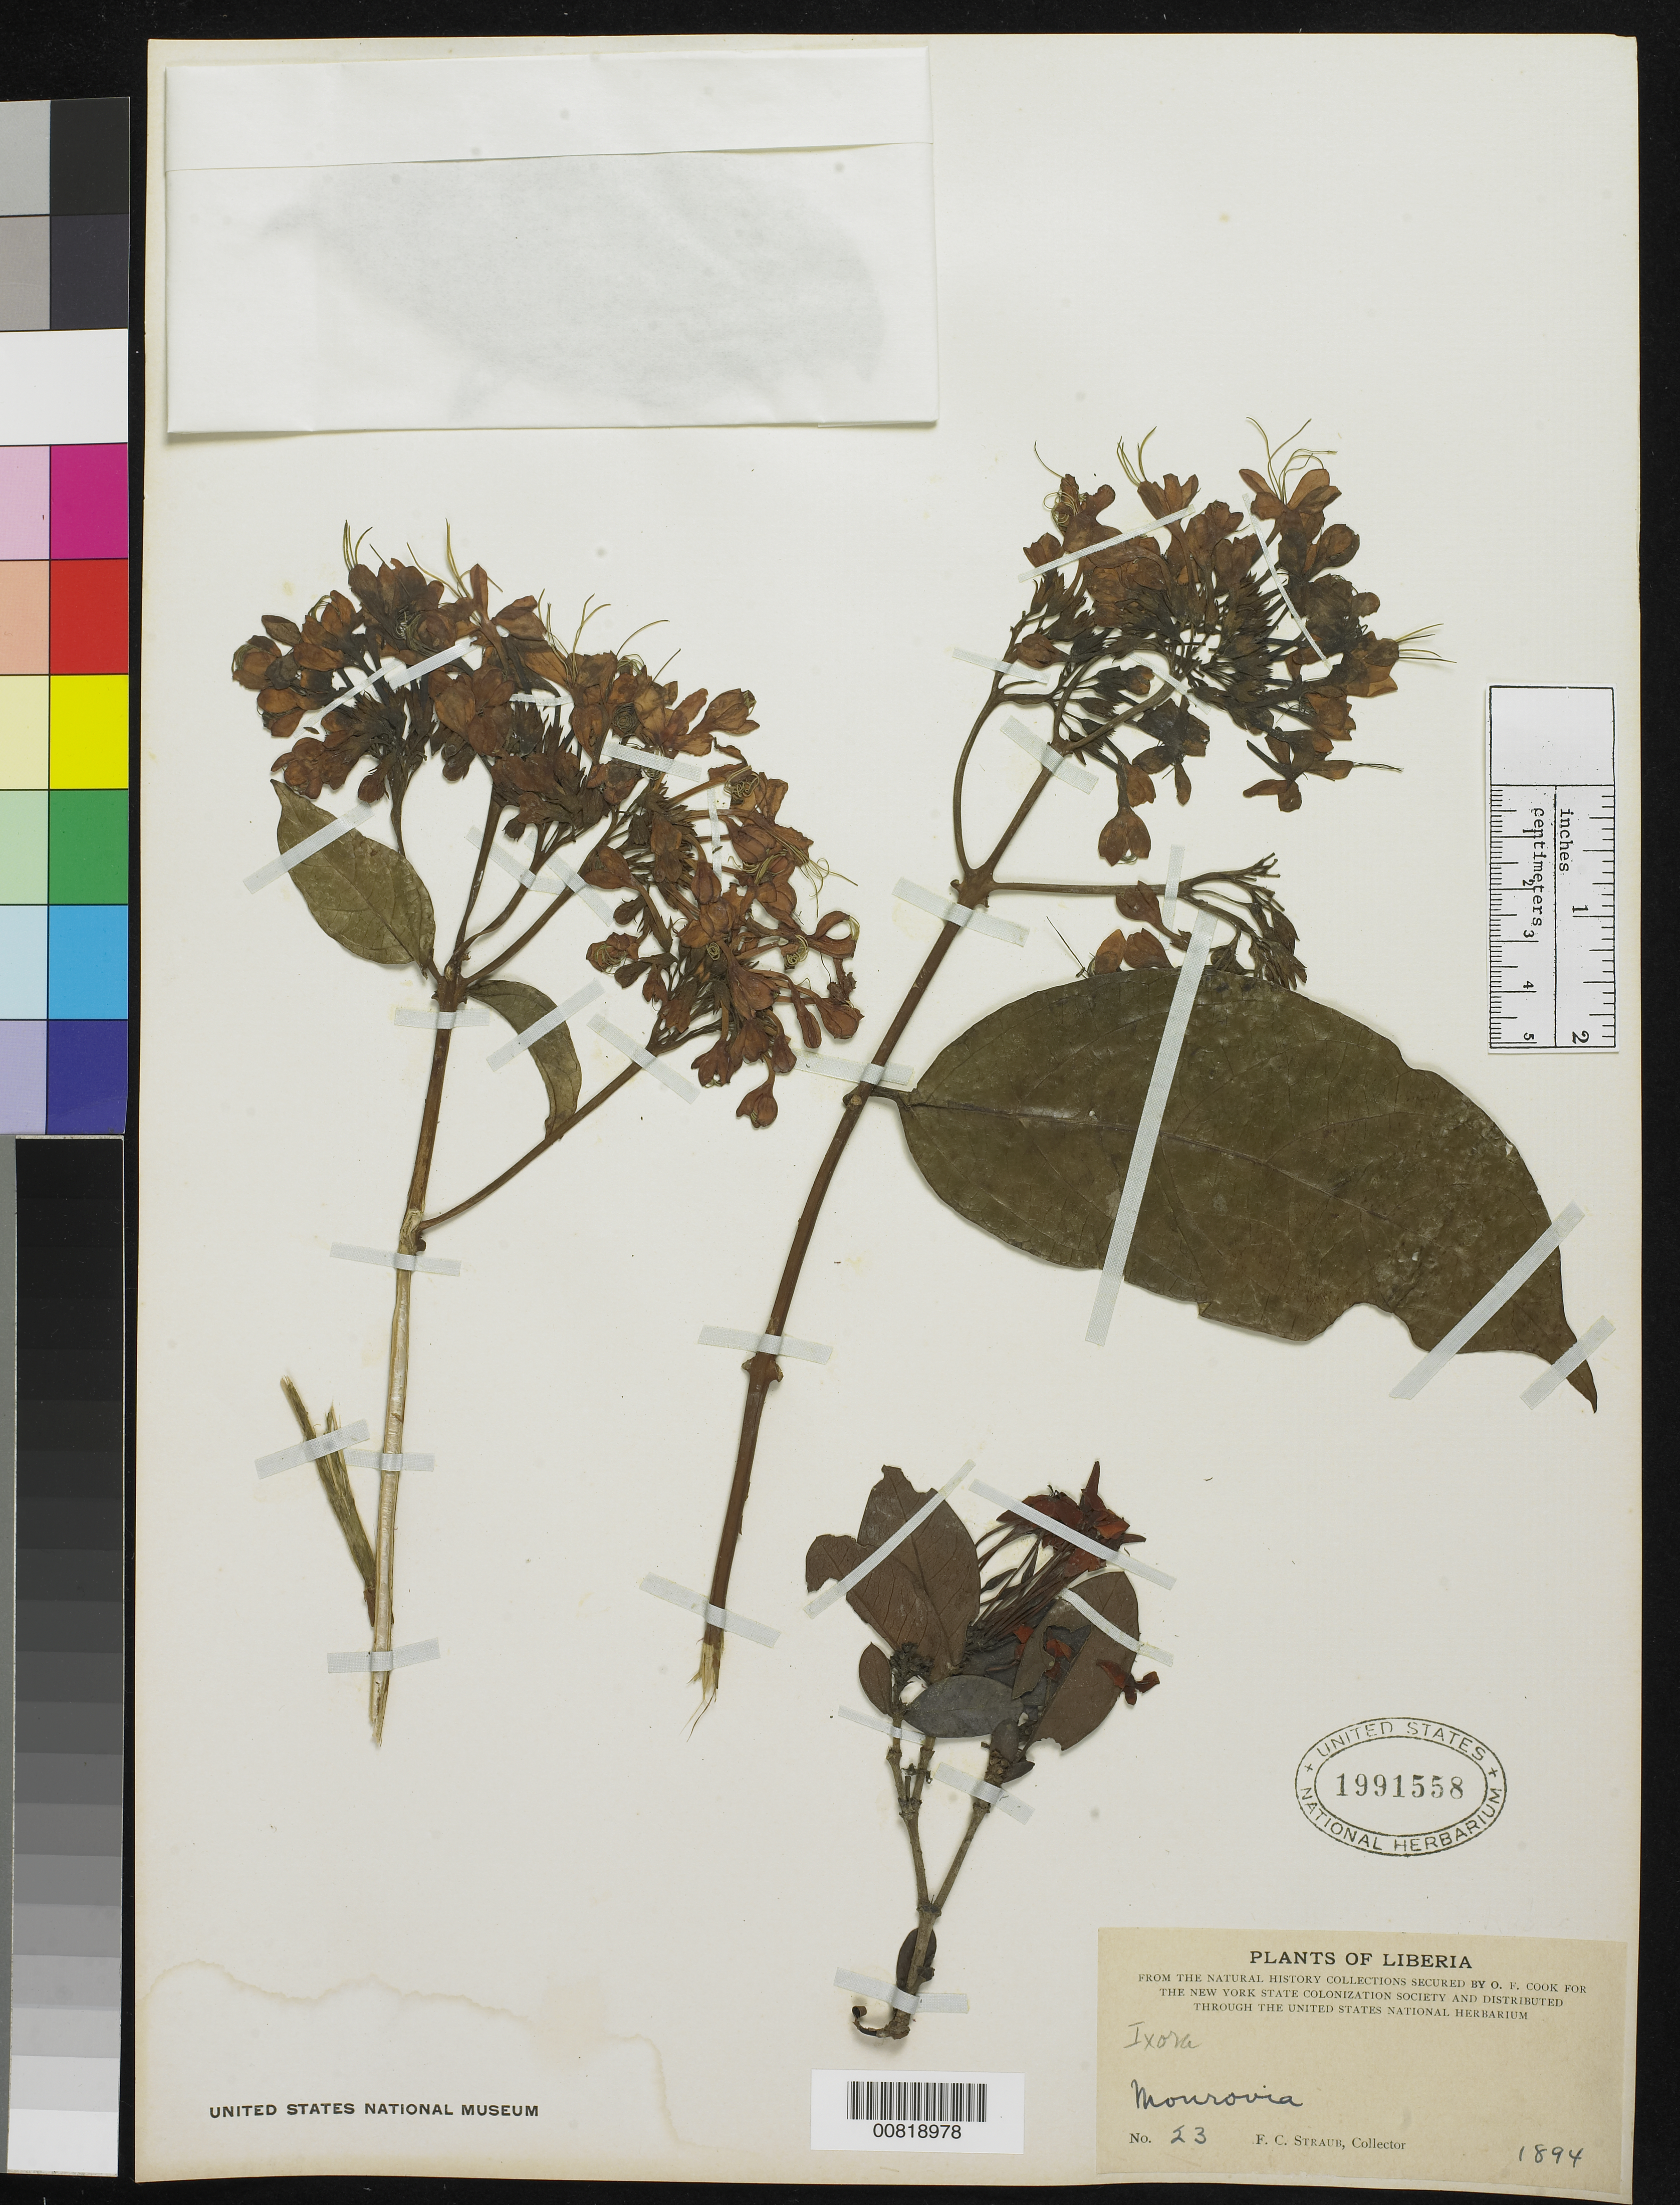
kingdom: Plantae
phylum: Tracheophyta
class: Magnoliopsida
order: Gentianales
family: Rubiaceae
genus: Ixora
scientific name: Ixora sp.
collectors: F. Straub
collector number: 23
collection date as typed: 1894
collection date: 1894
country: Liberia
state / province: Montserrado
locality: Monrovia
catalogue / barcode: US 1991558